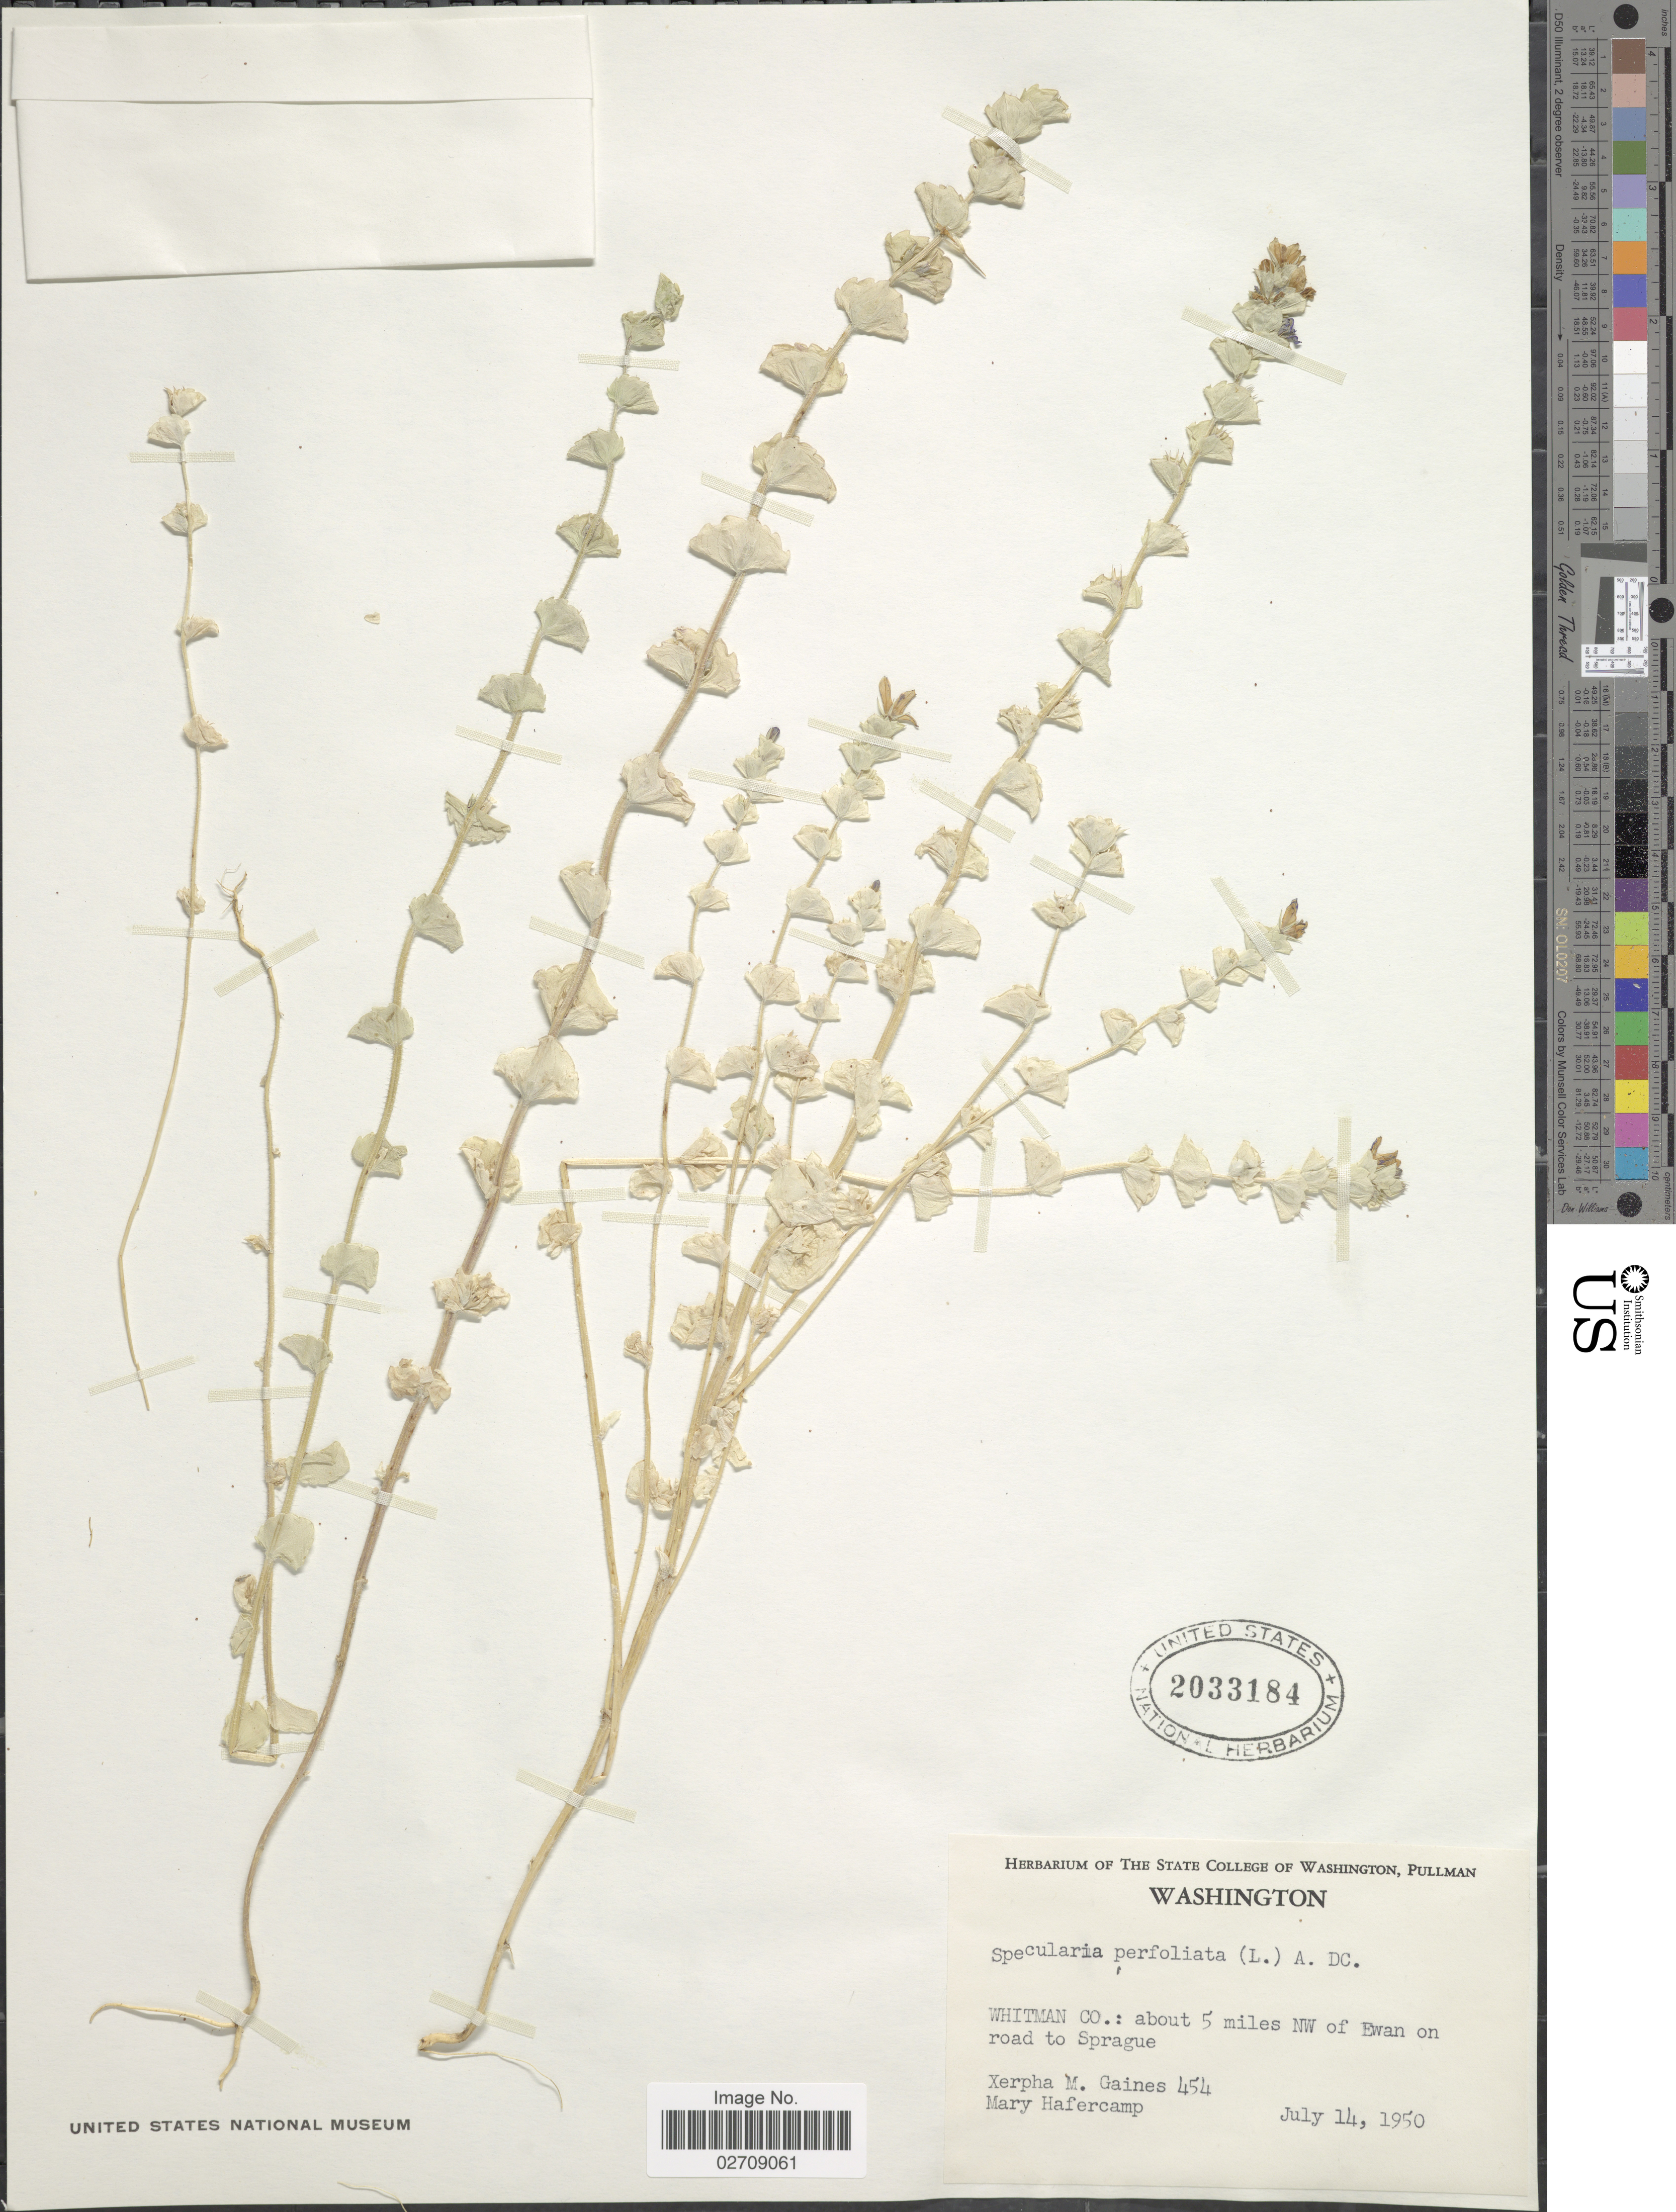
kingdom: Plantae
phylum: Tracheophyta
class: Magnoliopsida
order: Asterales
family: Campanulaceae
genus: Triodanis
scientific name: Triodanis perfoliata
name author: (L.) Nieuwl.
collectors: X. Gaines & M. Hafercamp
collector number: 454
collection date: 1950-07-14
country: United States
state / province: Washington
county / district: Whitman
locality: Whitman Co.: about 5 miles NW of Ewan on road to Sprague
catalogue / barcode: US 2033184